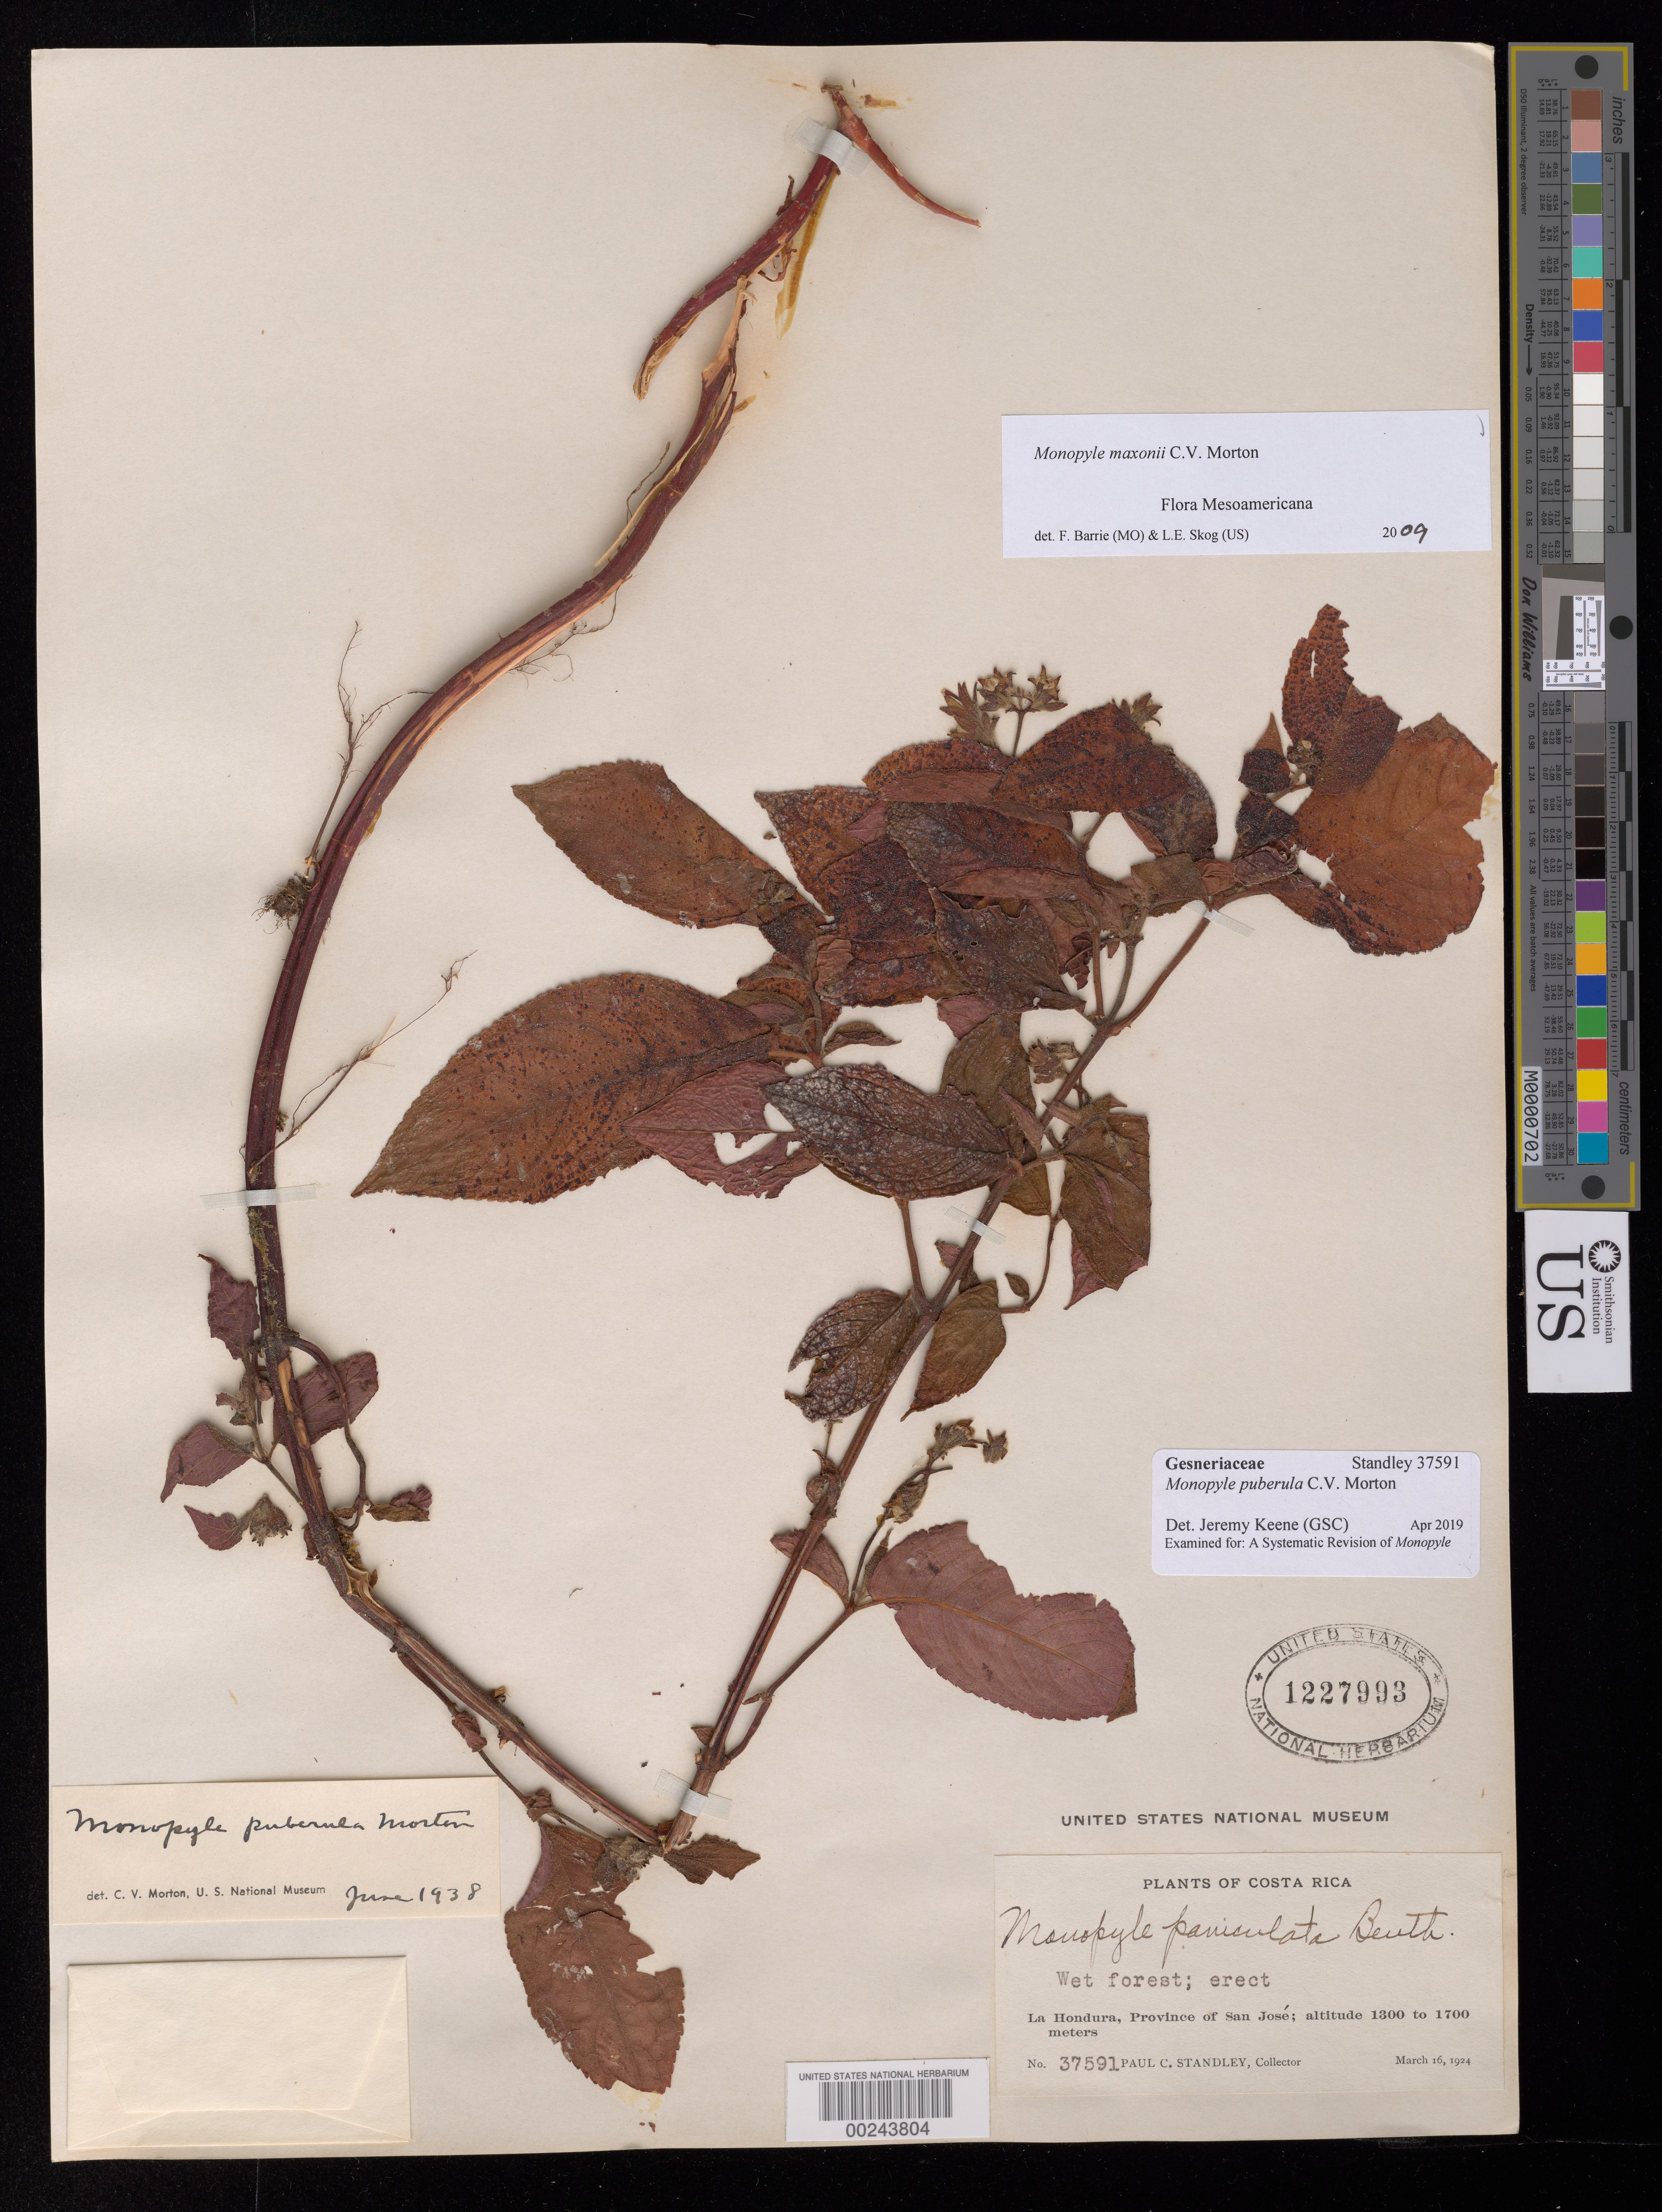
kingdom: Plantae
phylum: Tracheophyta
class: Magnoliopsida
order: Lamiales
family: Gesneriaceae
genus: Monopyle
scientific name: Monopyle maxonii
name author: C.V. Morton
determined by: Barrie, F. R.; Skog, Laurence E.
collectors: P. C. Standley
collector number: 37591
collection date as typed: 16 Mar 1924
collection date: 1924-03-16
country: Costa Rica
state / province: San José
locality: La Hondura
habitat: Wet forest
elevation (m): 1300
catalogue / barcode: US 1227993